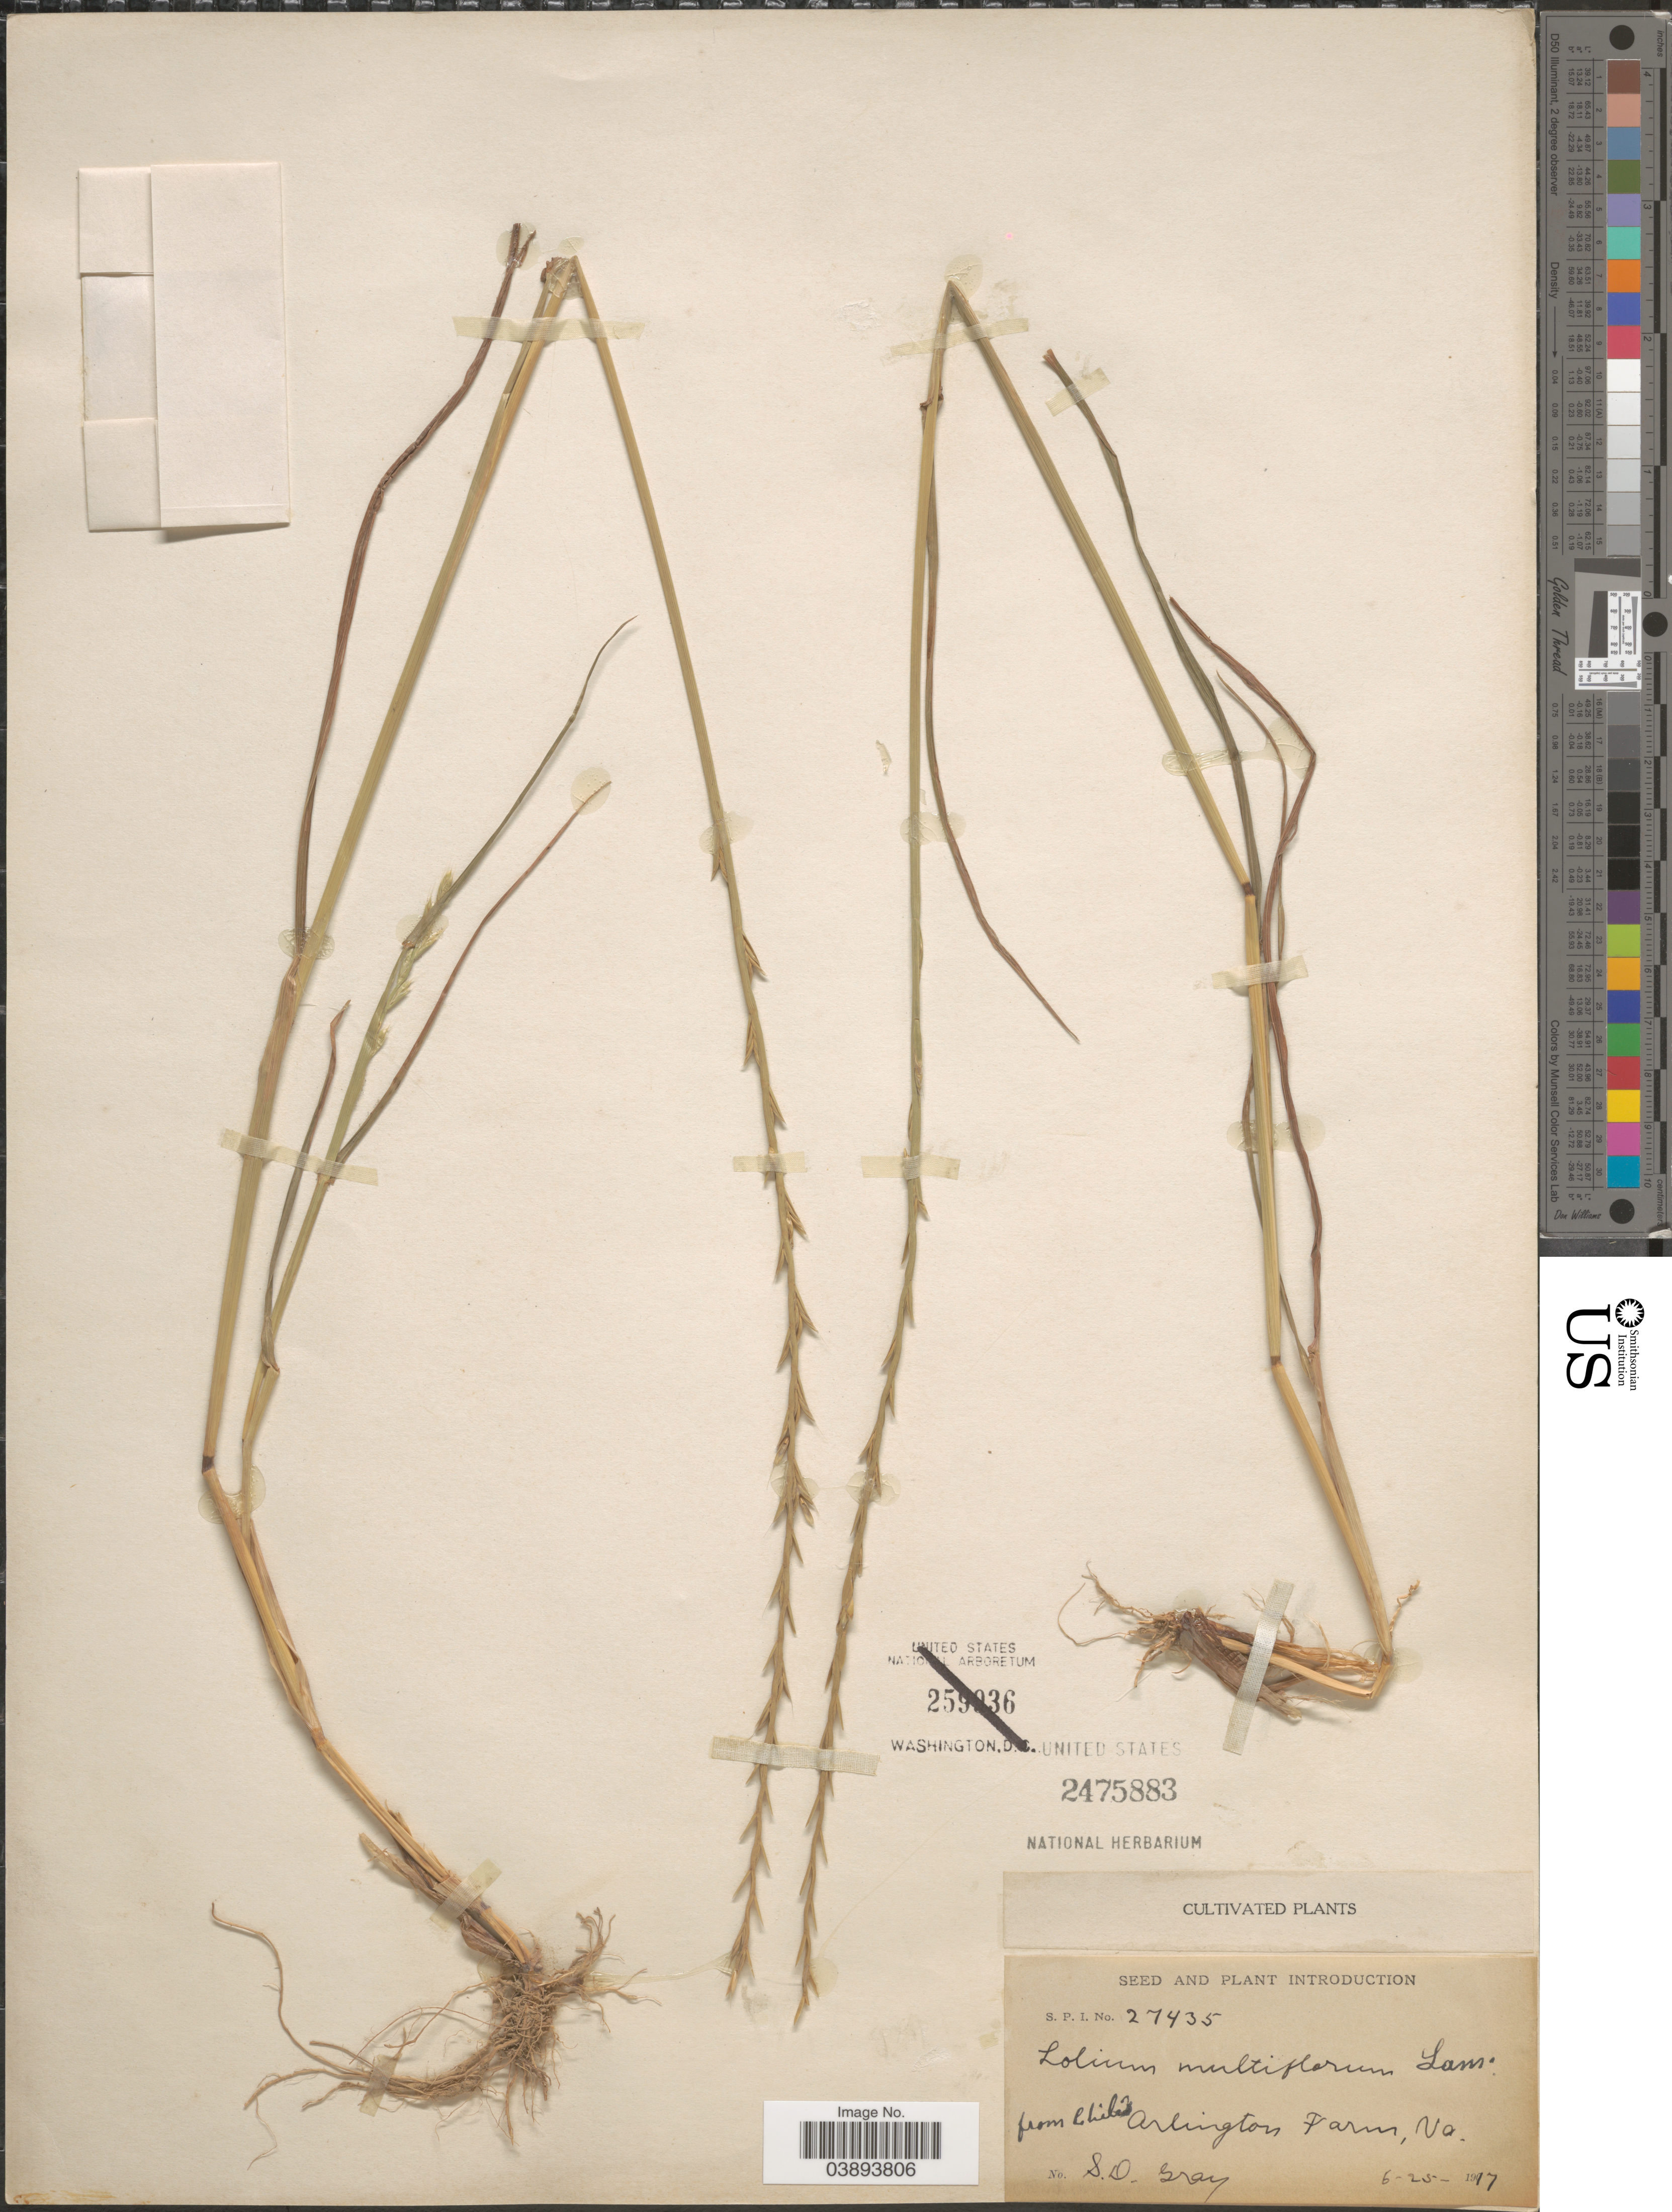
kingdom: Plantae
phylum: Tracheophyta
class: Liliopsida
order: Poales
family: Poaceae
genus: Lolium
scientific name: Lolium multiflorum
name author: Lam.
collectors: S. D. Gray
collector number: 27435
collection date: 1917-06-25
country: United States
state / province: Virginia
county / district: Arlington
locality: Arlington Farm.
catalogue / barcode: US 2475883